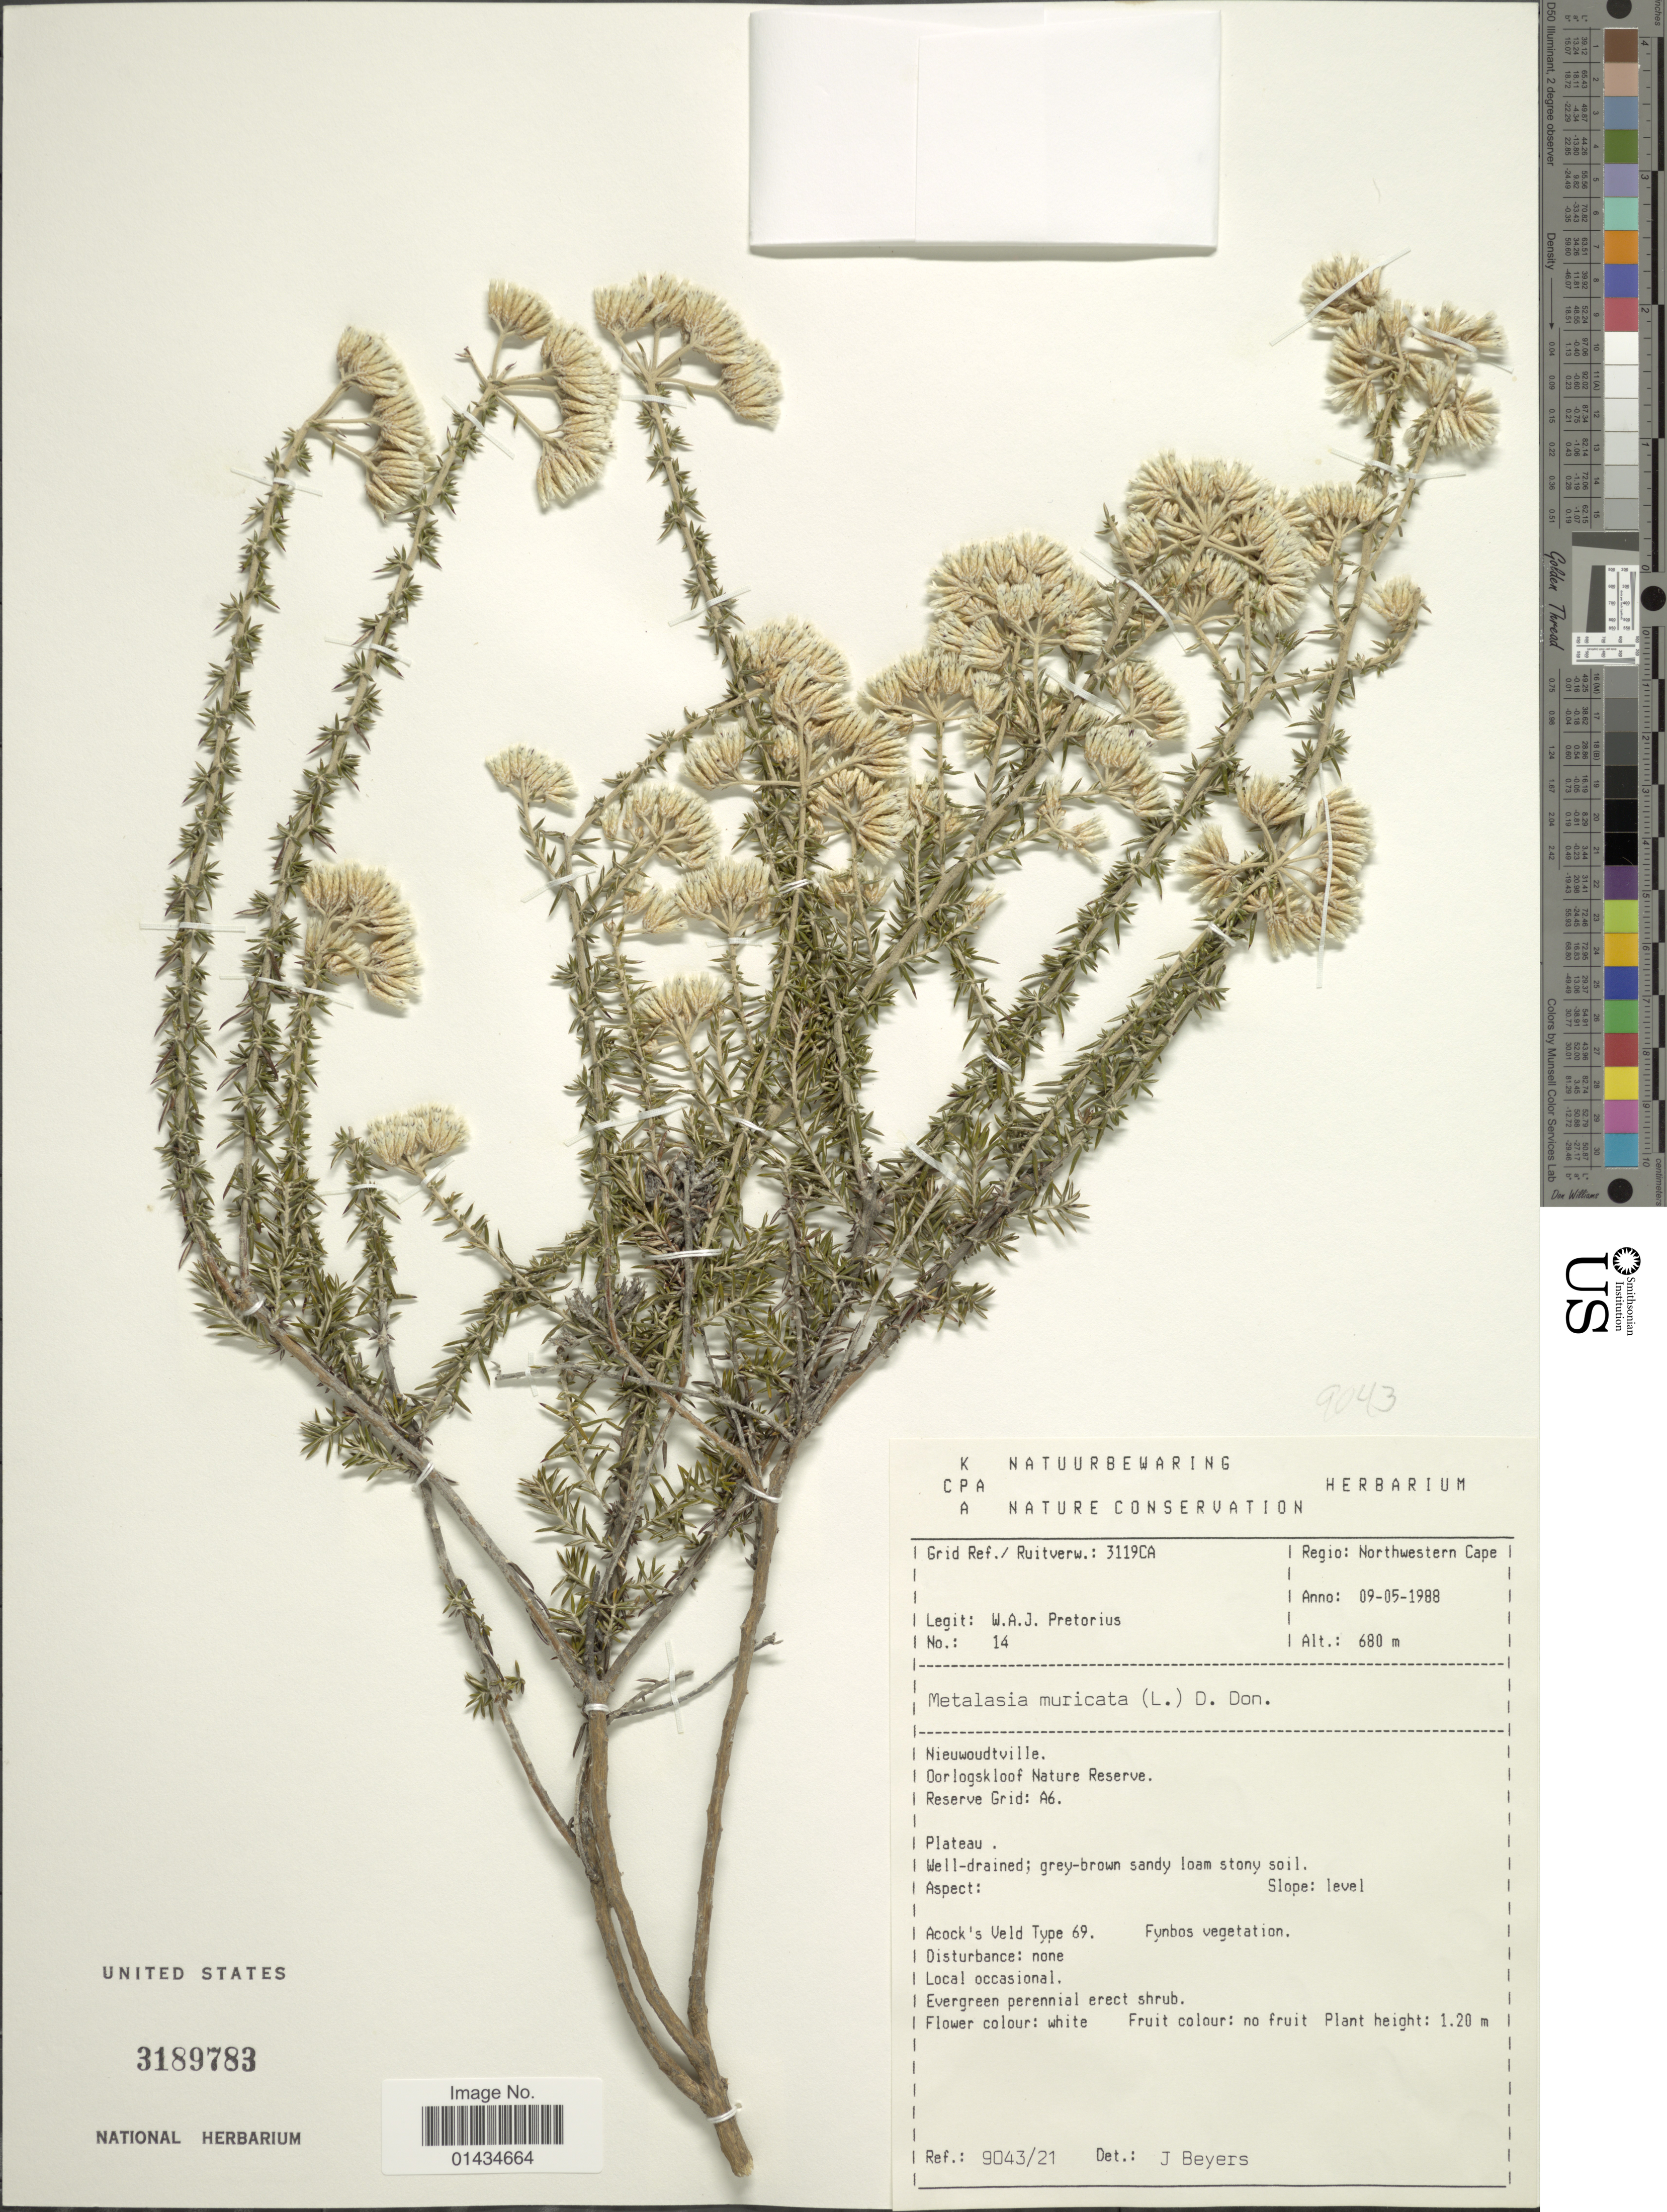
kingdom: Plantae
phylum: Tracheophyta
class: Magnoliopsida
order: Asterales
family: Asteraceae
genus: Metalasia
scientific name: Metalasia muricata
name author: (L.) D. Don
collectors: W. Pretorius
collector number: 14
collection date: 1988-05-09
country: South Africa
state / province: Northern Cape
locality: Northwestern Cape, Nieuwoudtville, Oorlogskloof Nature Reserve, Reserve Grid: A6, plateau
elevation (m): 680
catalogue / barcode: US 3189783